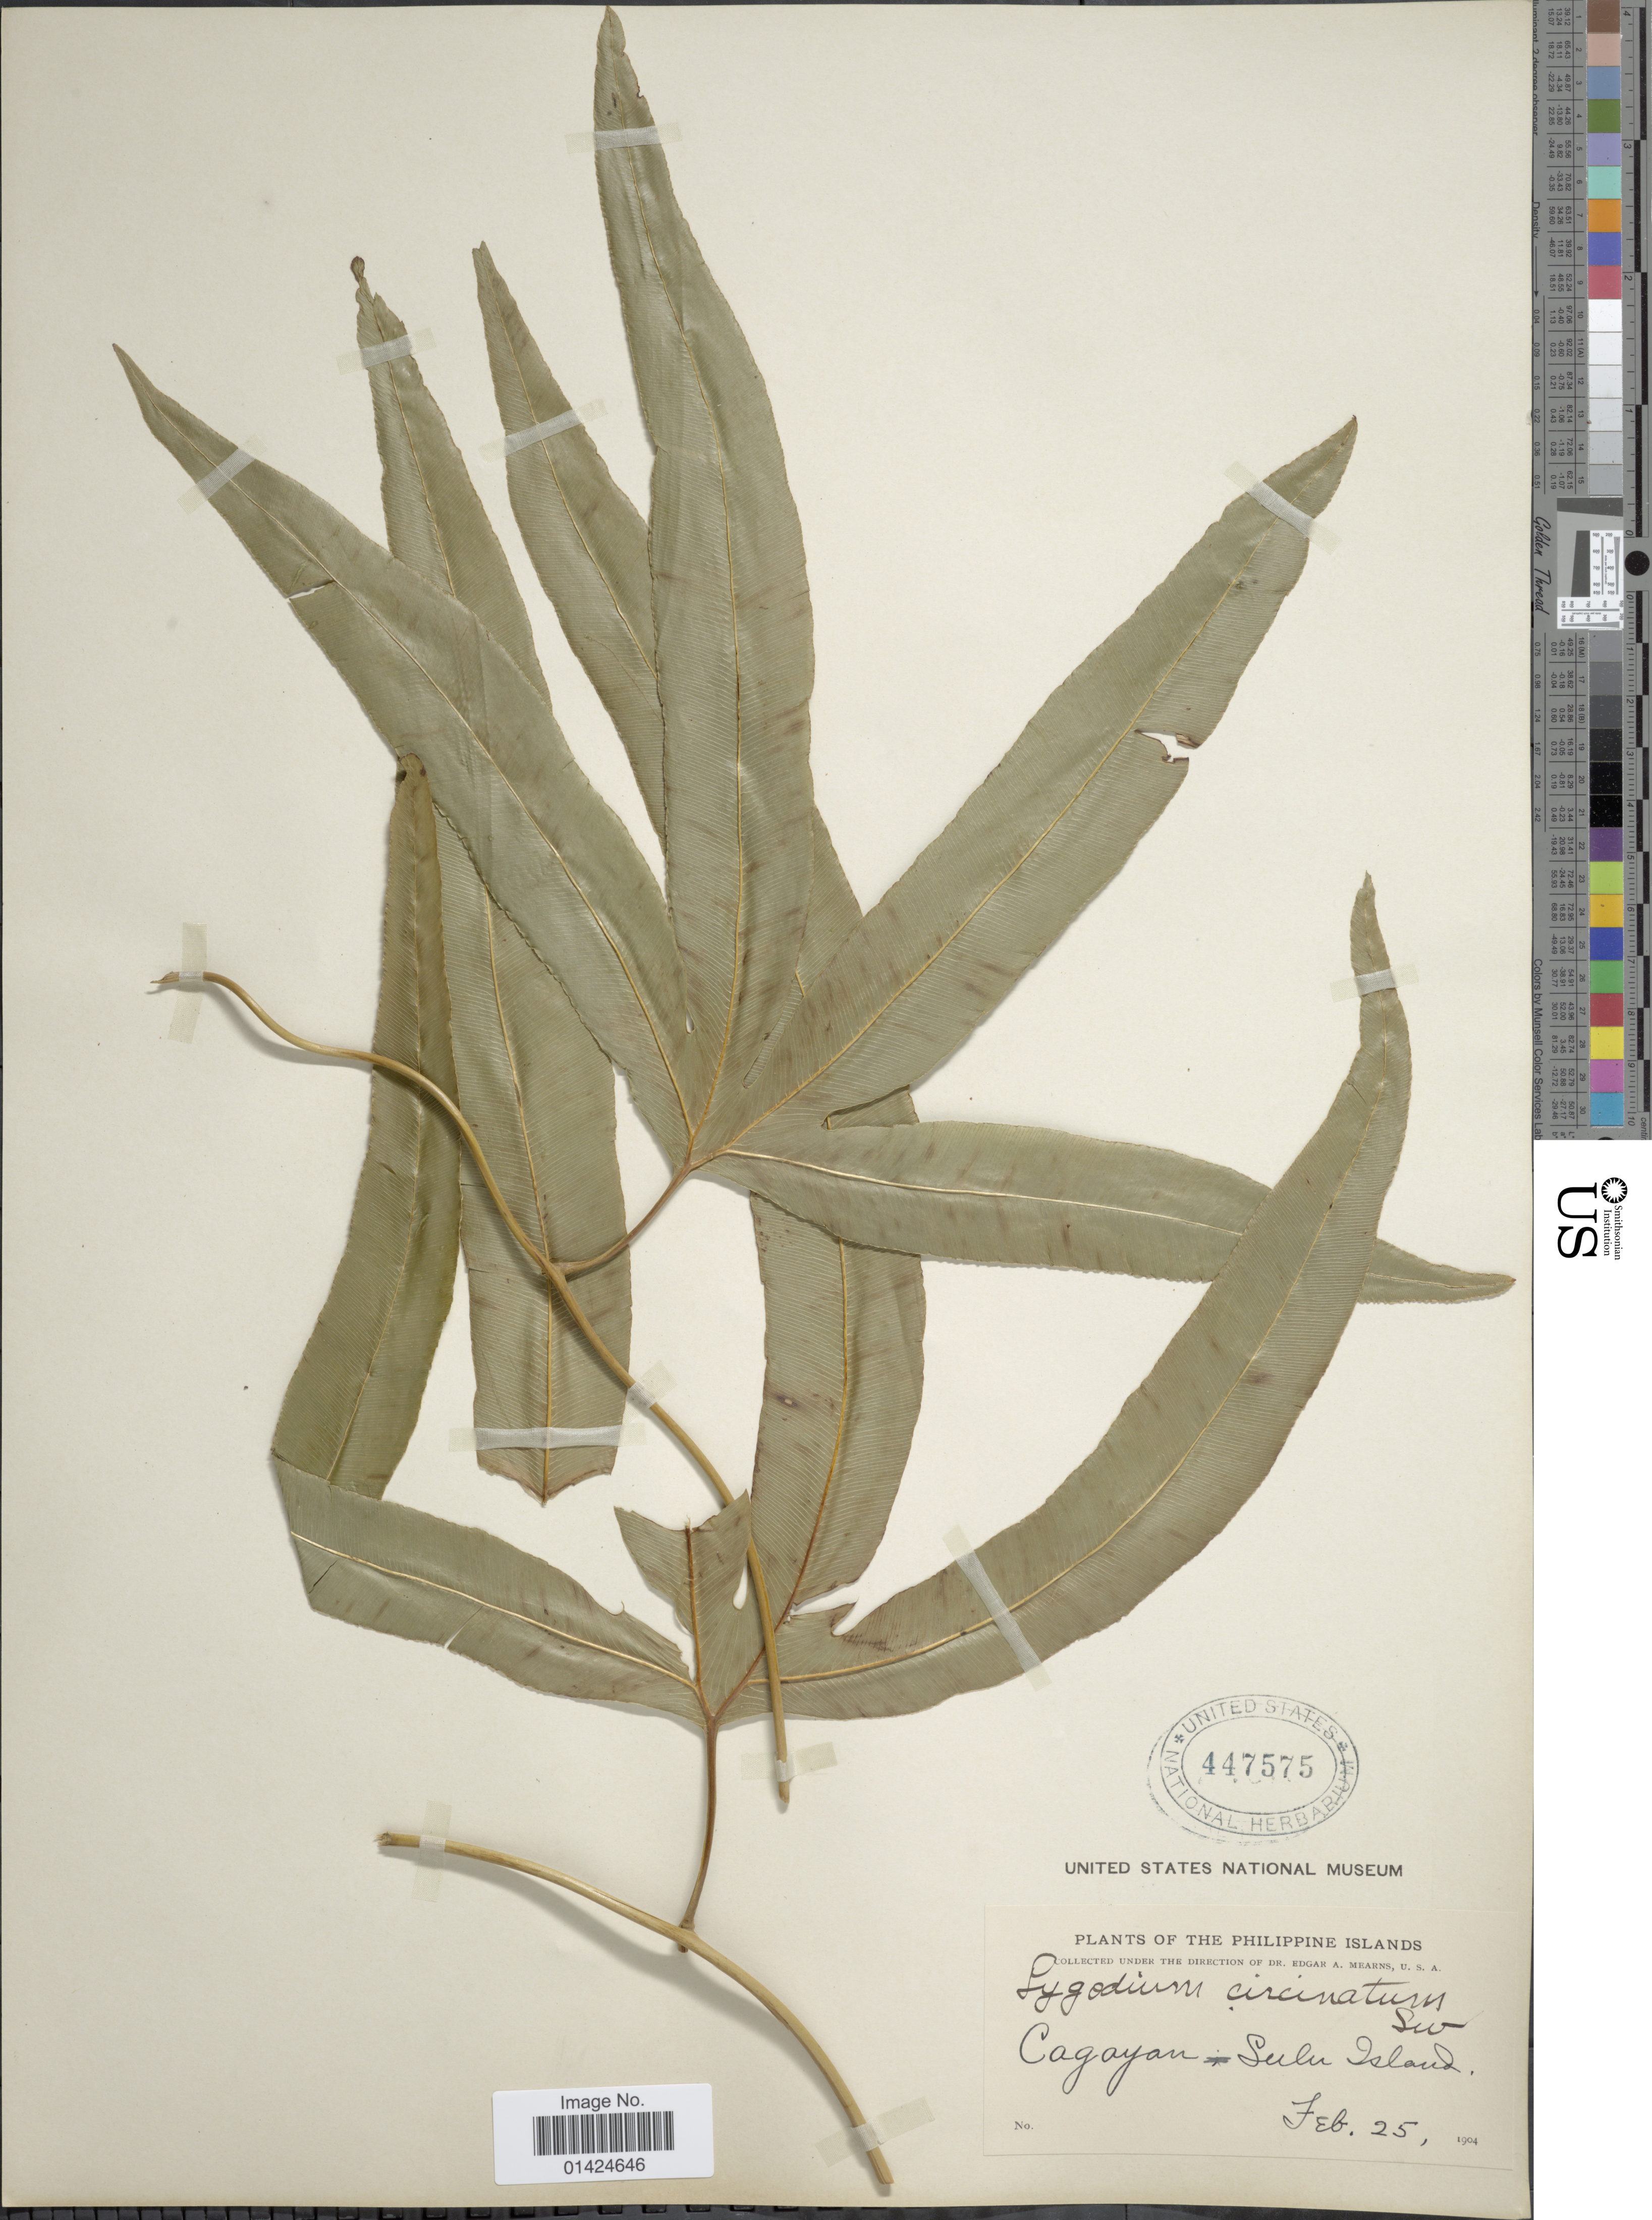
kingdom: Plantae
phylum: Tracheophyta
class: Polypodiopsida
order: Schizaeales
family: Lygodiaceae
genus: Lygodium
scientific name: Lygodium circinnatum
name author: (Burm. f.) Sw.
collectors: E. A. Mearns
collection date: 1904-02-25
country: Philippines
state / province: Muslim Mindanao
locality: Cagayan Sulu Island.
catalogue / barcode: US 447575